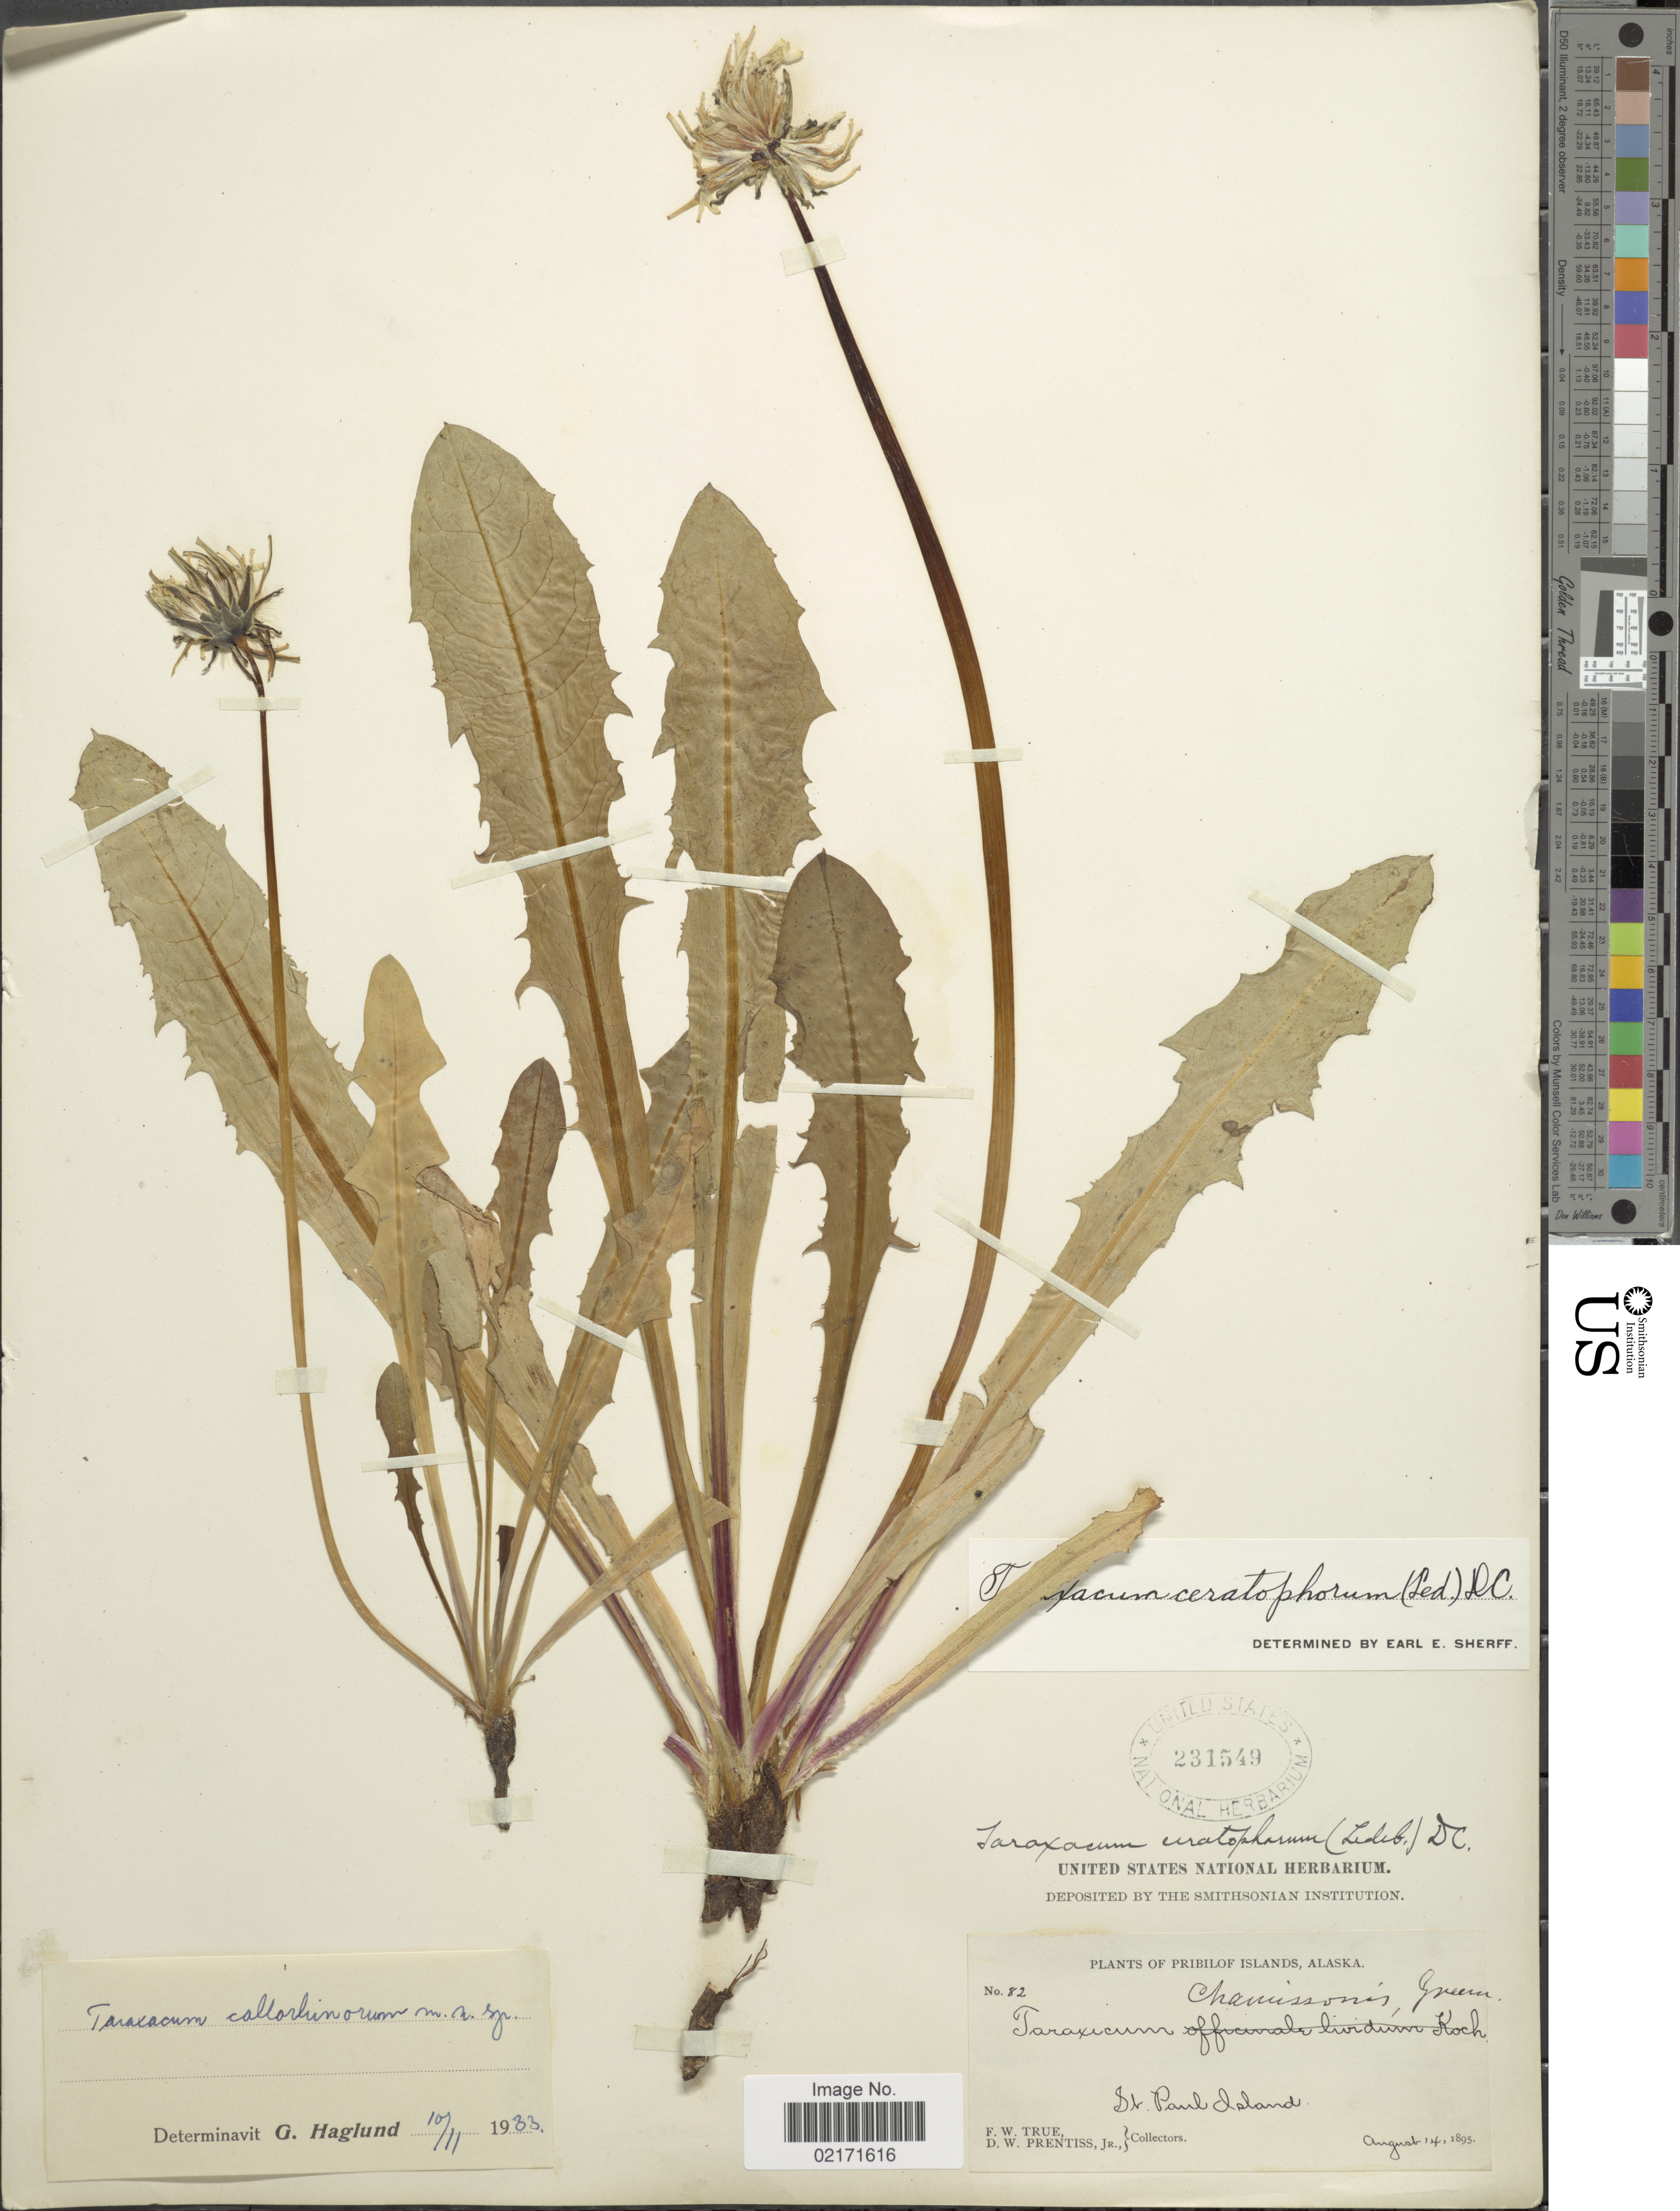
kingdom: Plantae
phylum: Tracheophyta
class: Magnoliopsida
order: Asterales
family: Asteraceae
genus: Taraxacum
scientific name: Taraxacum ceratophorum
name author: (Ledeb.) DC.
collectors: F. True & D. Prentiss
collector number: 82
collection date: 1895-08-14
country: United States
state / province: Alaska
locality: Pribilof Islands, Alaska. St. Paul Island.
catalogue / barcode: US 231549